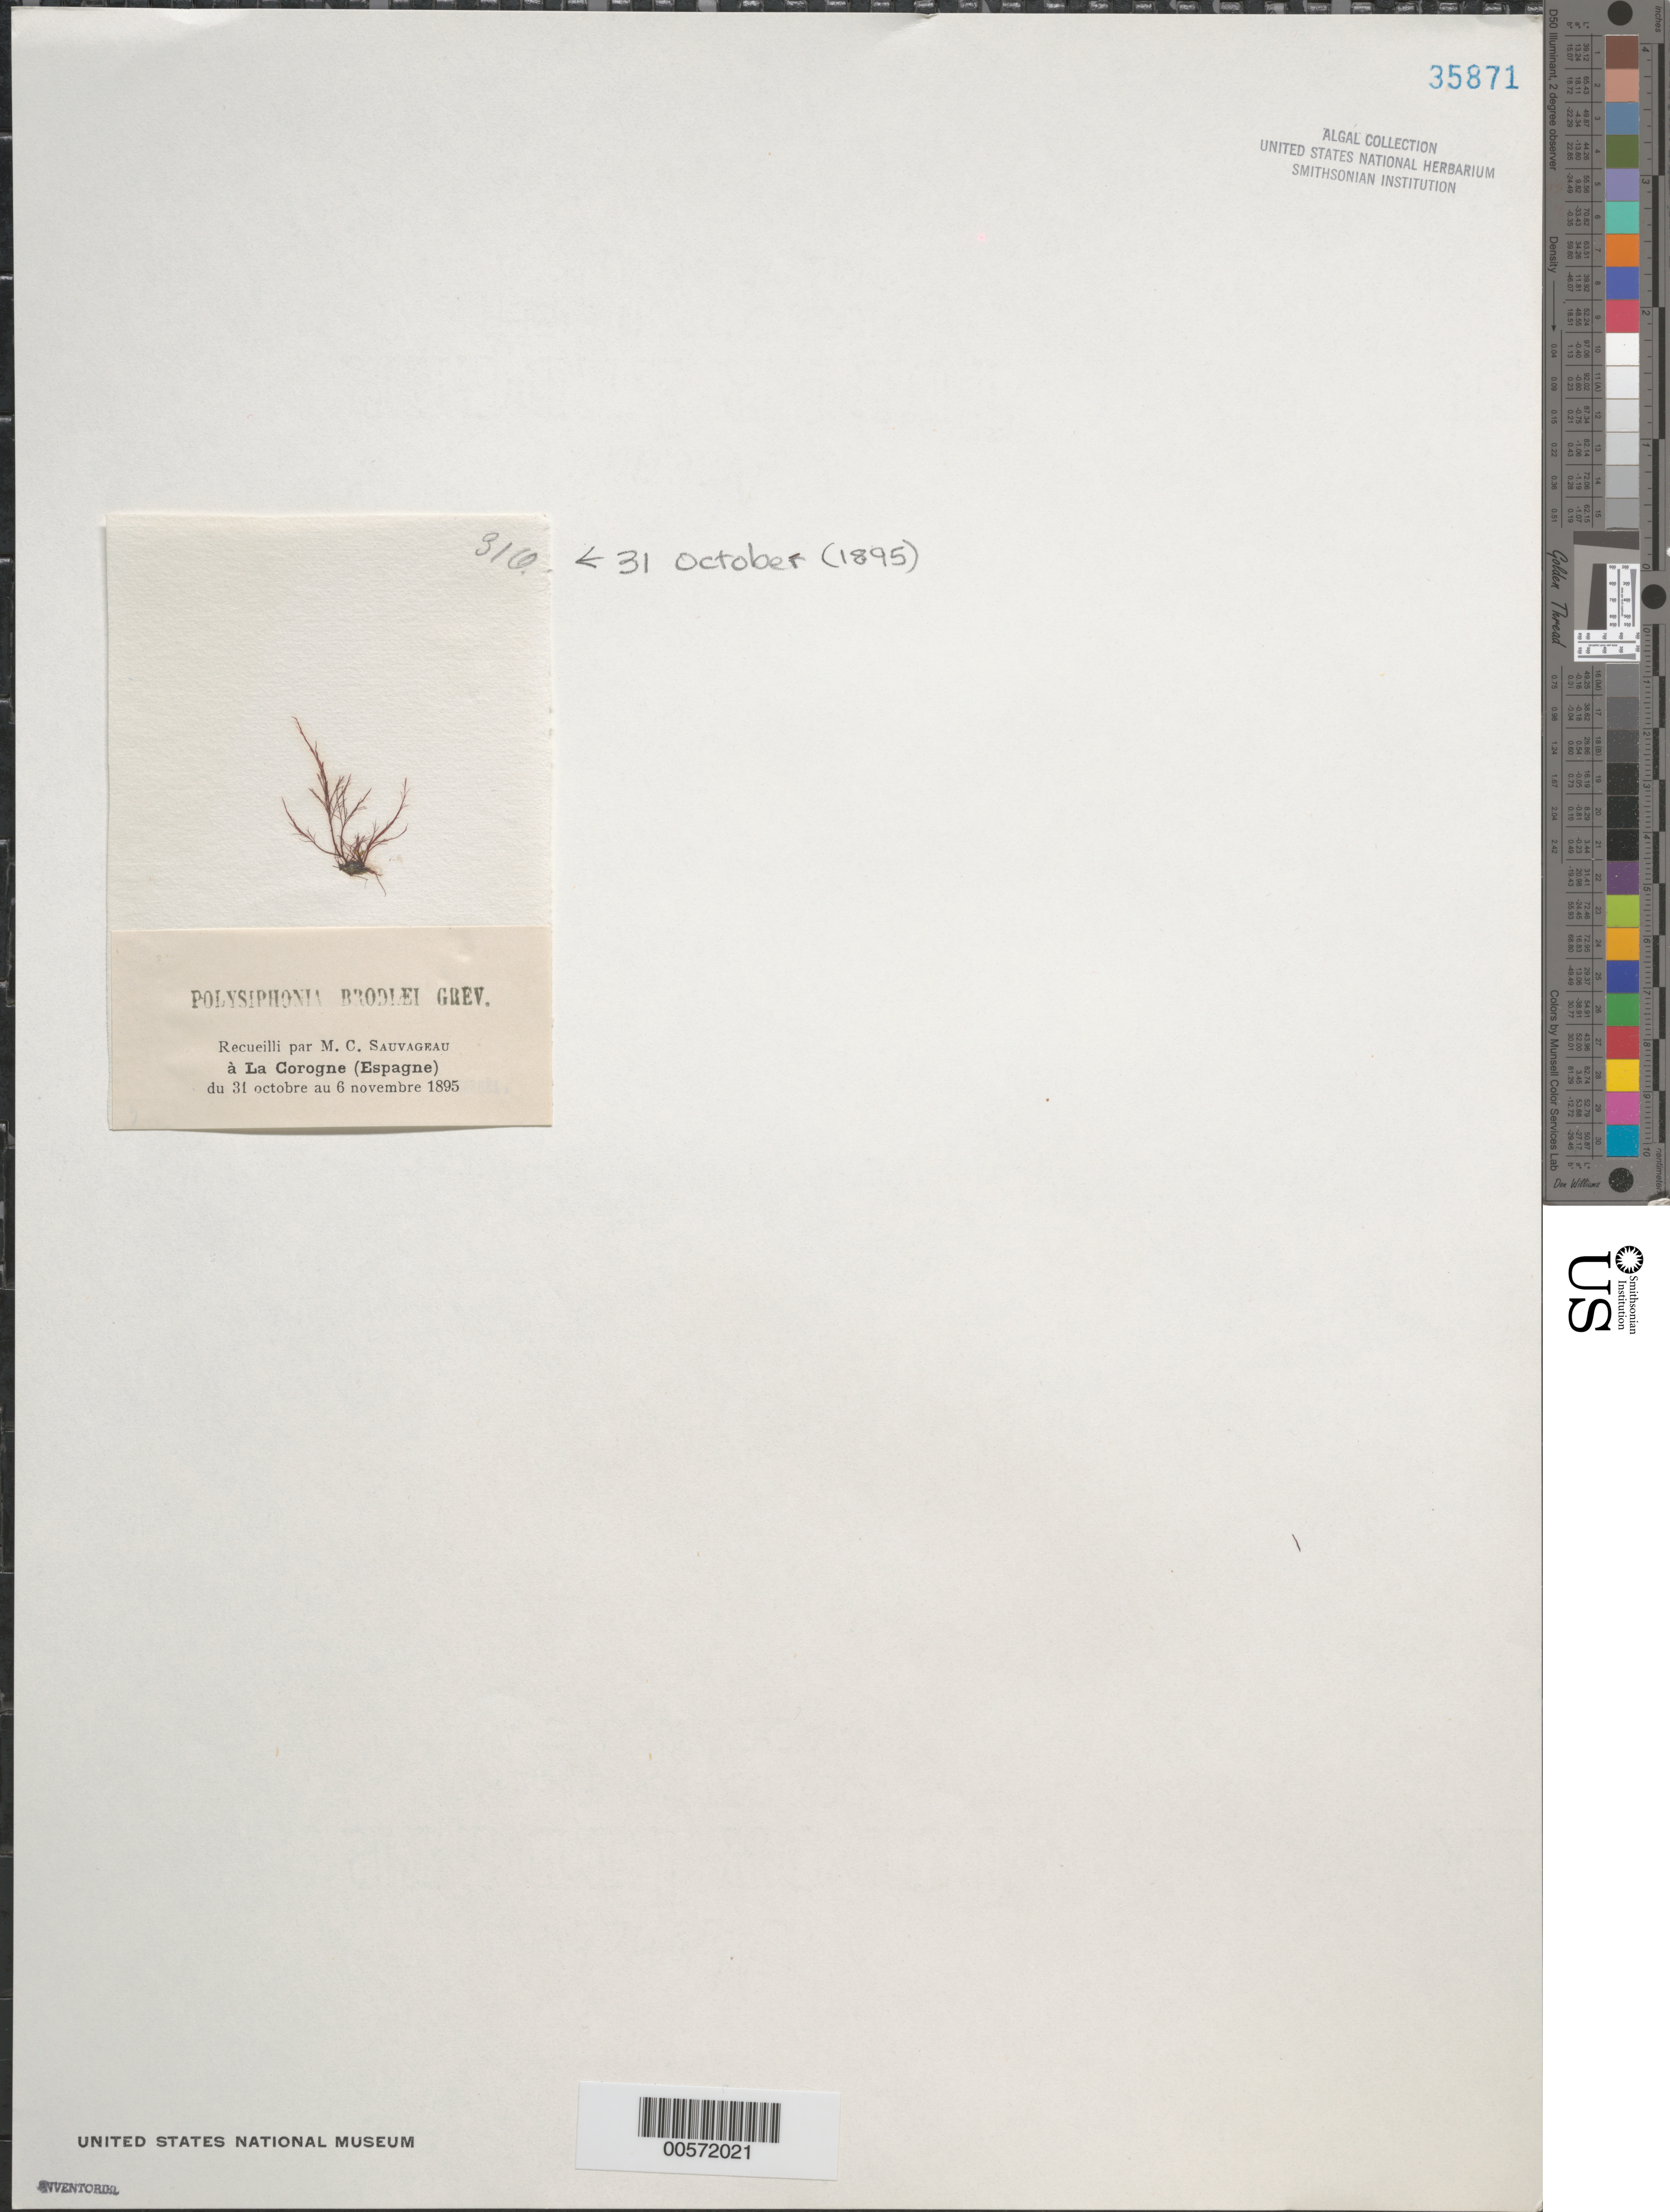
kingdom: Plantae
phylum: Rhodophyta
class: Florideophyceae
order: Ceramiales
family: Rhodomelaceae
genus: Polysiphonia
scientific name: Polysiphonia subulata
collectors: C. F. Sauvageau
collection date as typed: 31 Oct 1895 TO 06 Nov 1895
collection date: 1895-10-31/1895-11-06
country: Spain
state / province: Galicia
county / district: La Coruna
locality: La coruna (la corogne)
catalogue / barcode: US 35871